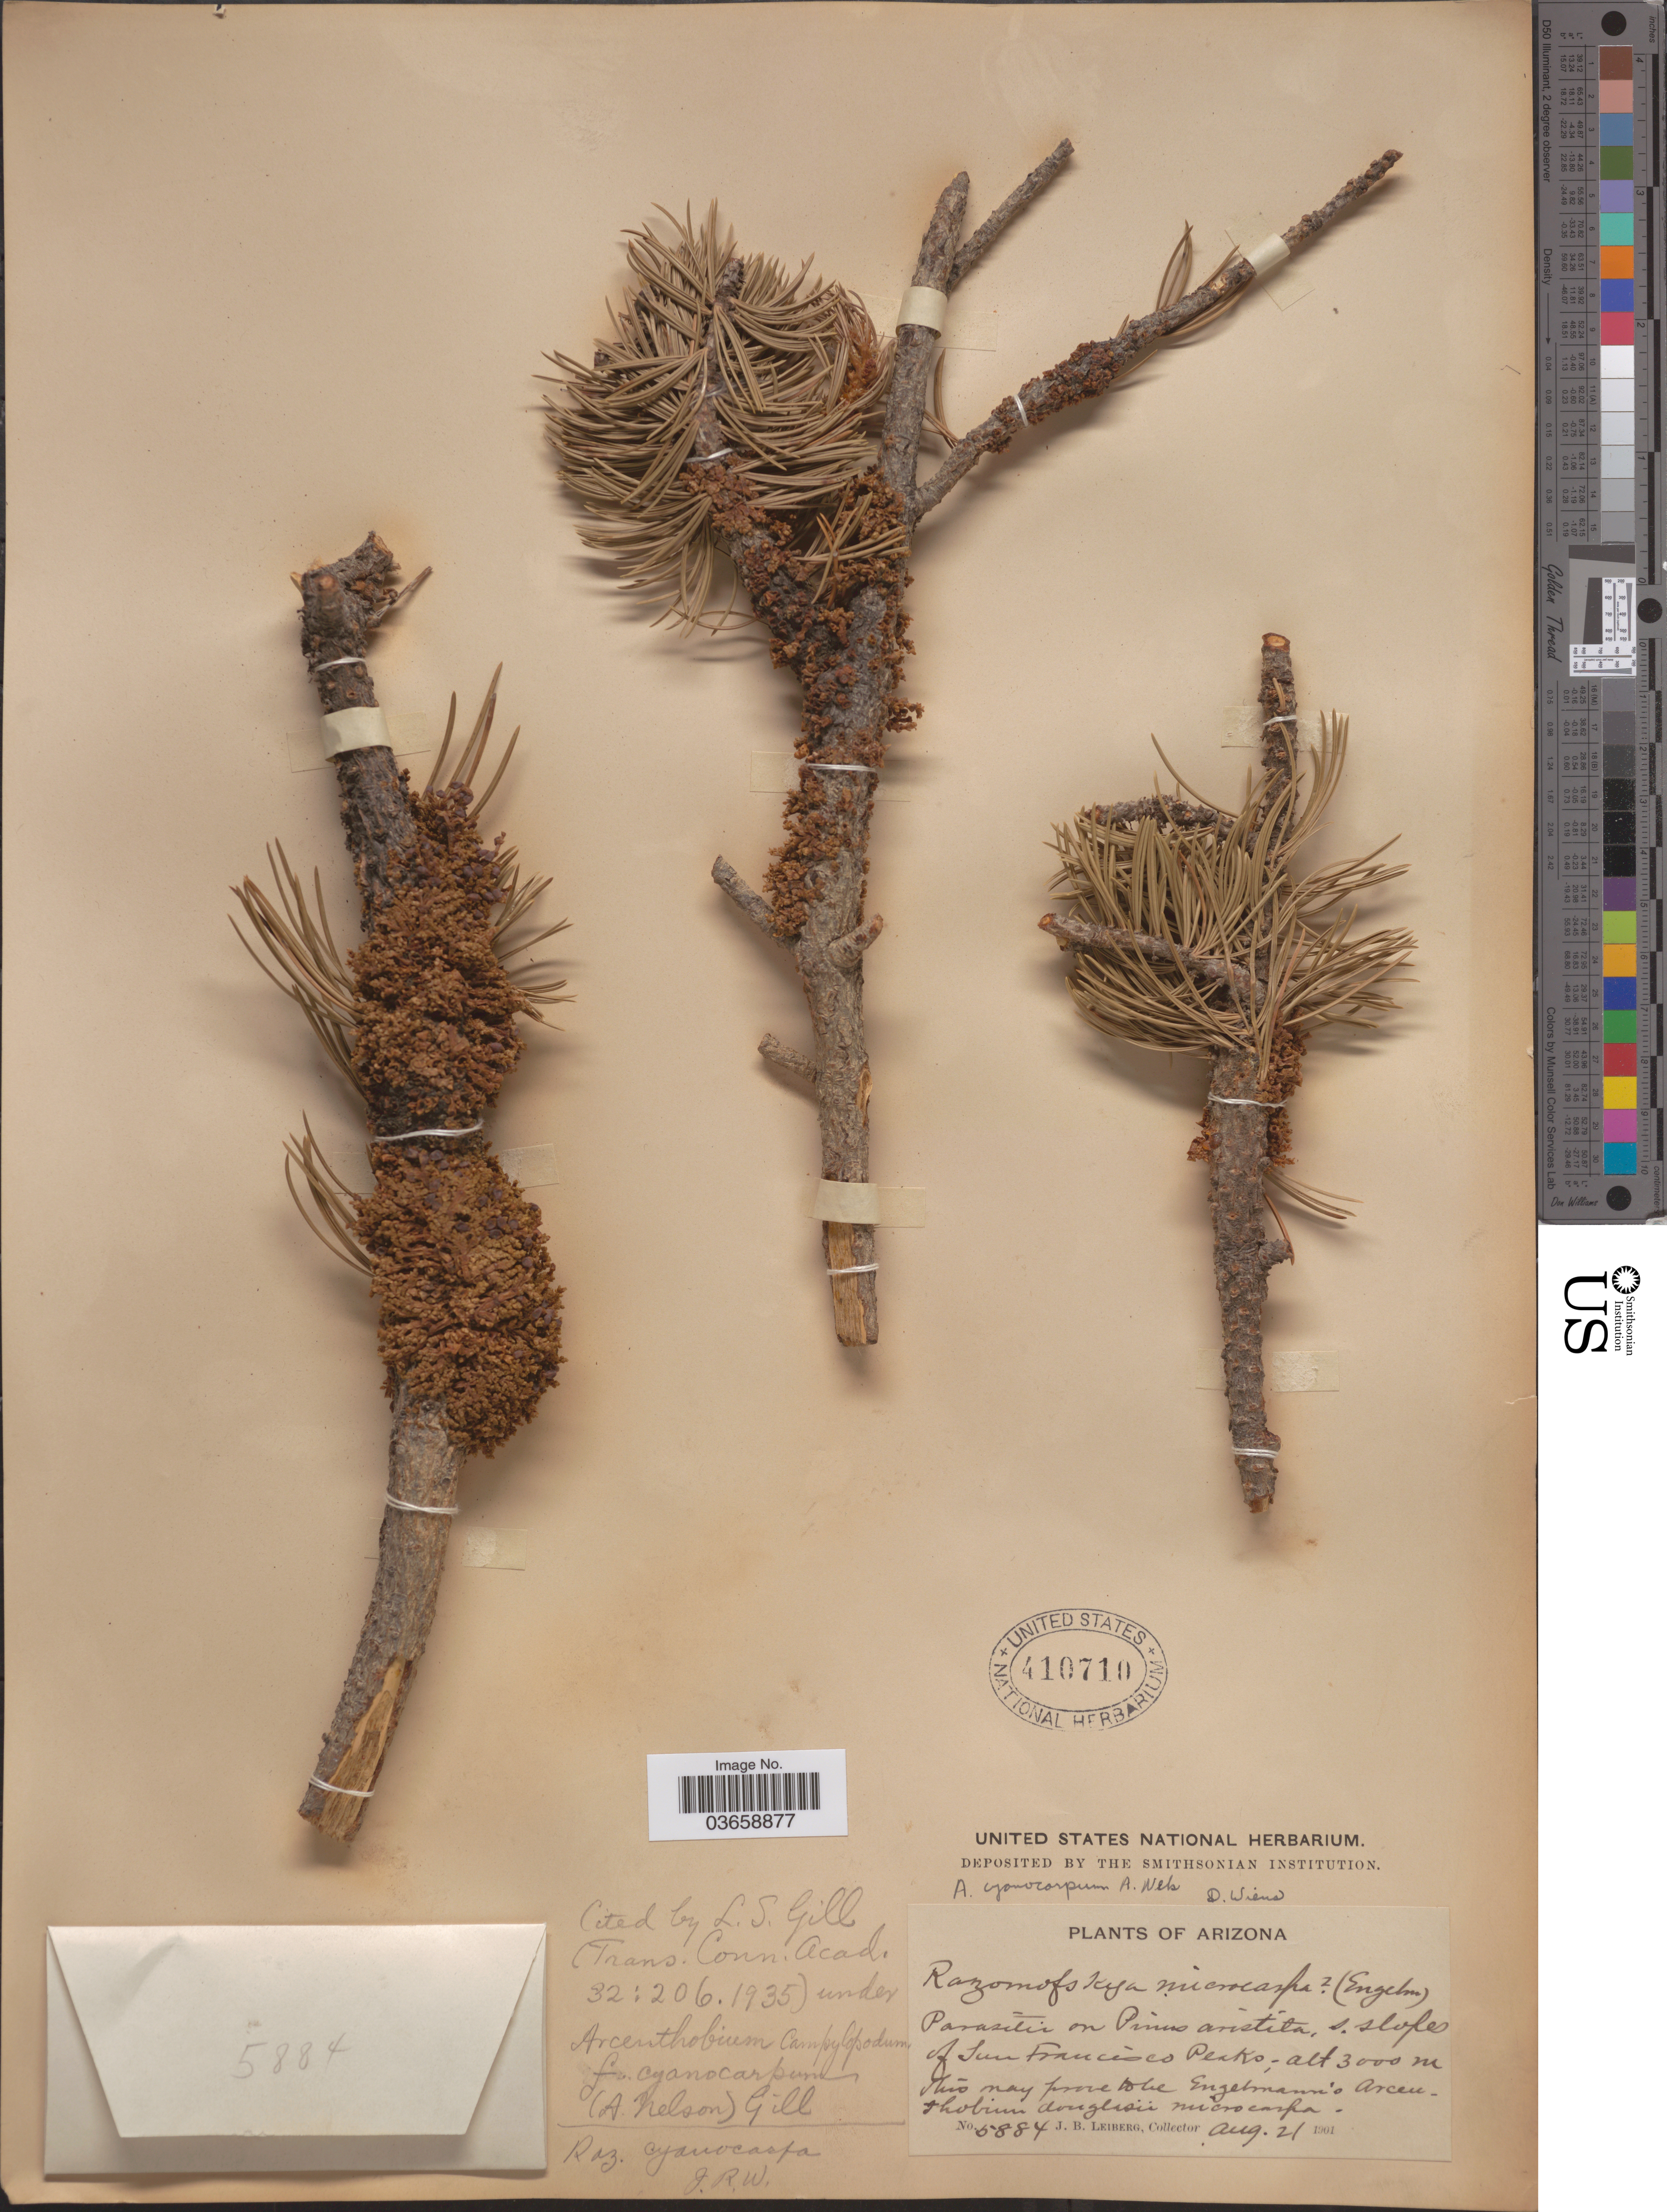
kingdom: Plantae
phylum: Tracheophyta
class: Magnoliopsida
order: Santalales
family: Viscaceae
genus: Arceuthobium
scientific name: Arceuthobium campylopodum f. cyanocarpum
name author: (A. Nelson) L.S. Gill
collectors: J. B. Leiberg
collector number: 5884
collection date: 1901-08-21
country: United States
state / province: Arizona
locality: S. slopes of San Francisco Peaks.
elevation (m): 3000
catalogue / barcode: US 410710